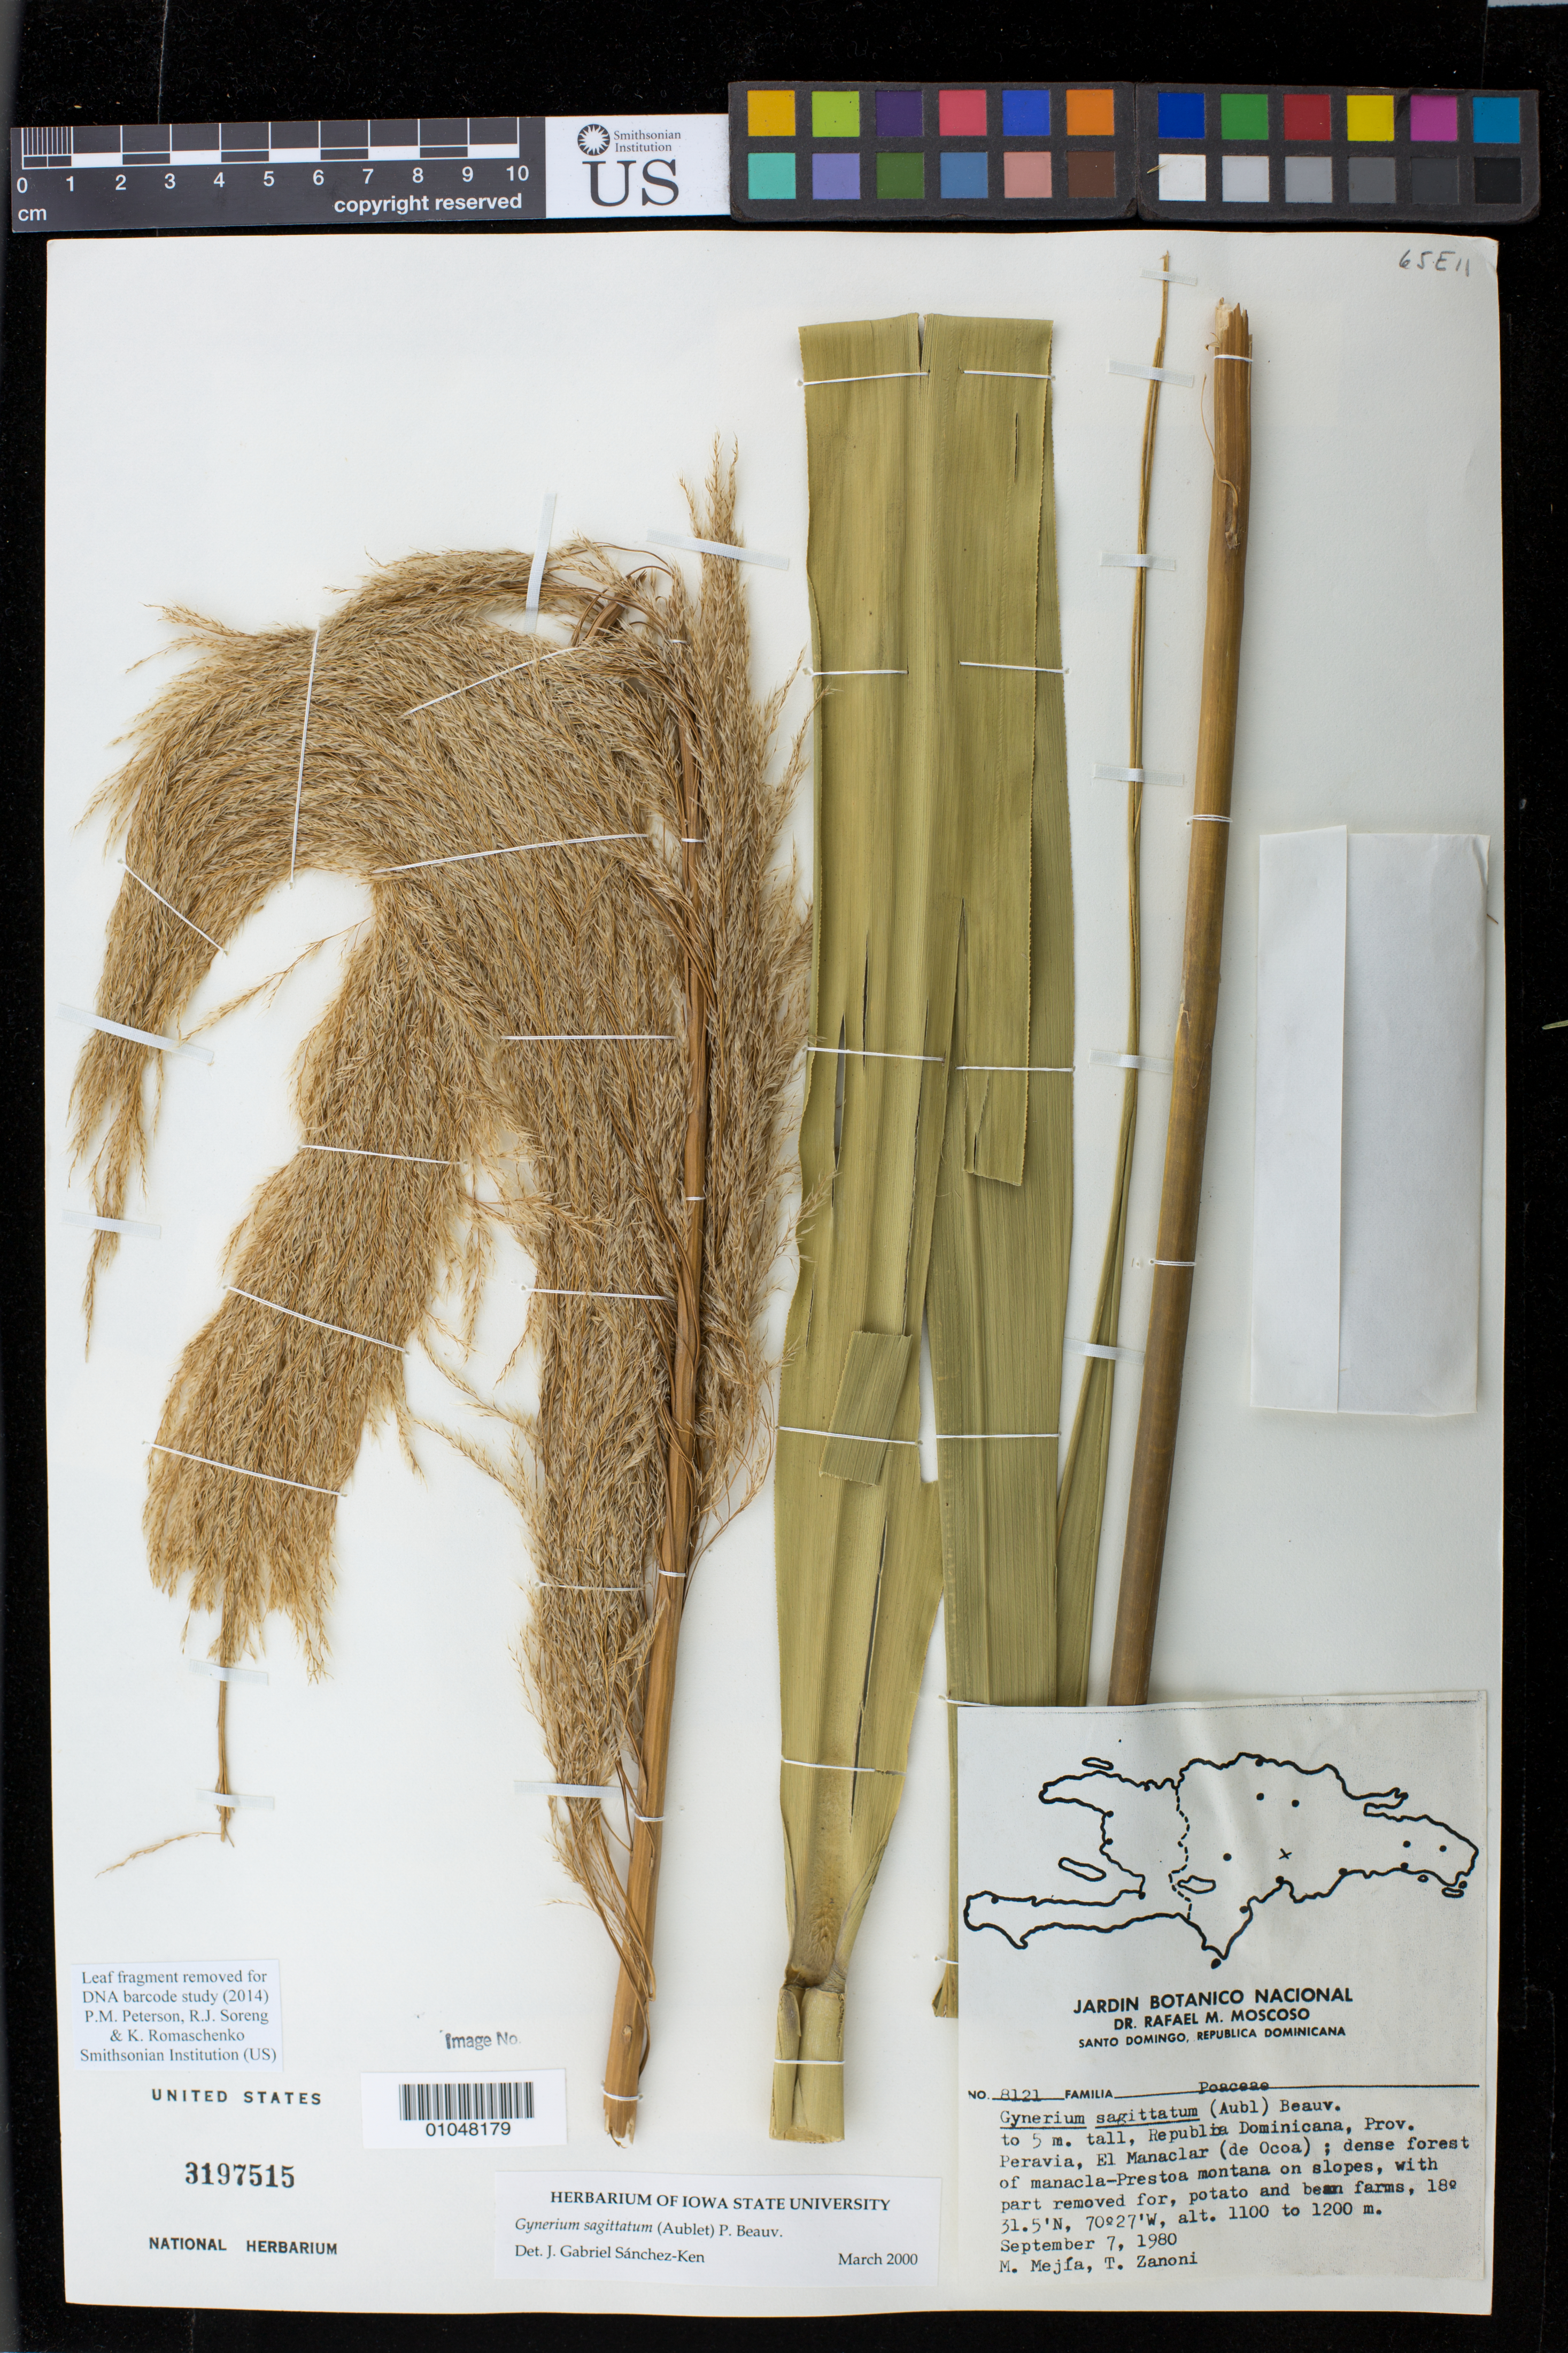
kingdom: Plantae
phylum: Tracheophyta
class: Liliopsida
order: Poales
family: Poaceae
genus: Gynerium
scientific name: Gynerium sagittatum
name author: (Aubl.) P. Beauv.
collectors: M. Mejia & T. A. Zanoni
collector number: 8121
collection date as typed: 07 Sep 1980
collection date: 1980-09-07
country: Dominican Republic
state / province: Peravia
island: Hispaniola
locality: El Manaclar (de Ocoa)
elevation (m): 1100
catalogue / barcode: US 3197515